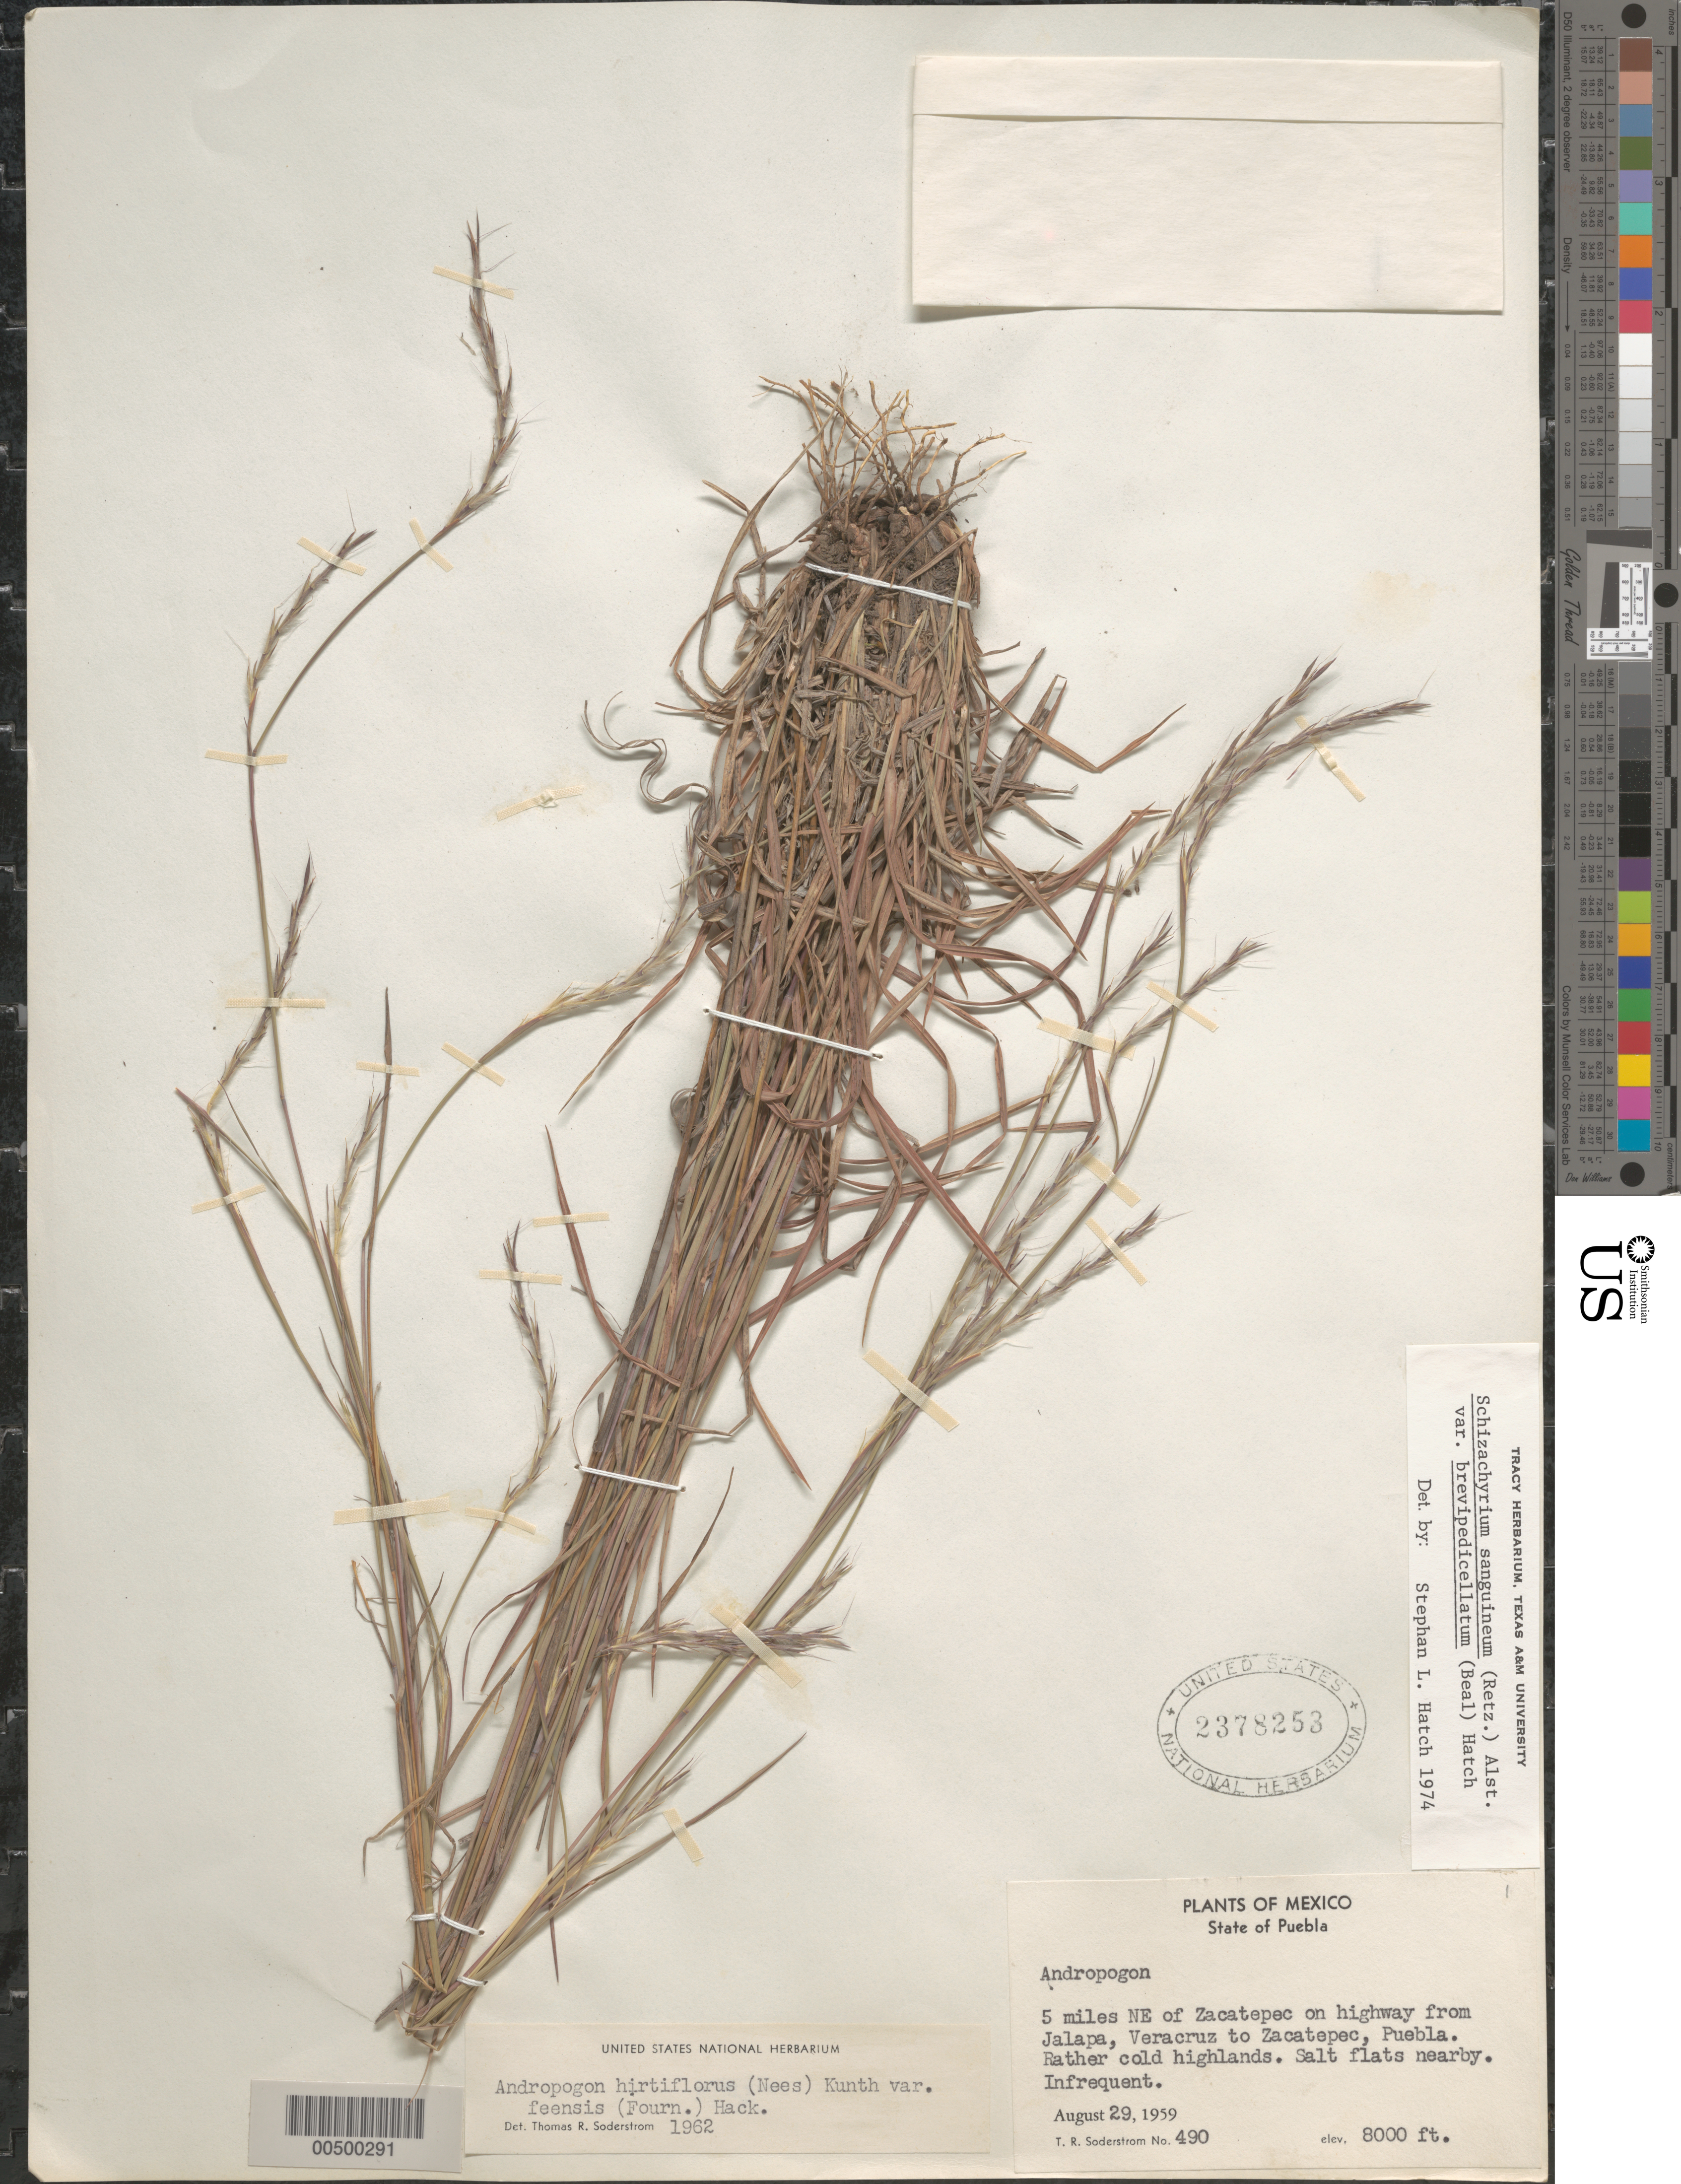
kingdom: Plantae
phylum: Tracheophyta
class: Liliopsida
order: Poales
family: Poaceae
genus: Schizachyrium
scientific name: Schizachyrium sanguineum var. brevipedicellatum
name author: (W.J. Beal) S.L. Hatch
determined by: Hatch, S. L.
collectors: T. R. Soderstrom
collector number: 490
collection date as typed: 29 Aug 1959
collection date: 1959-08-29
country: Mexico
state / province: Puebla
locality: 5 mi NE of Zacatepec on hwy from Jalapa, Veracruz to Zacatepec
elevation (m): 2438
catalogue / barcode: US 2378253